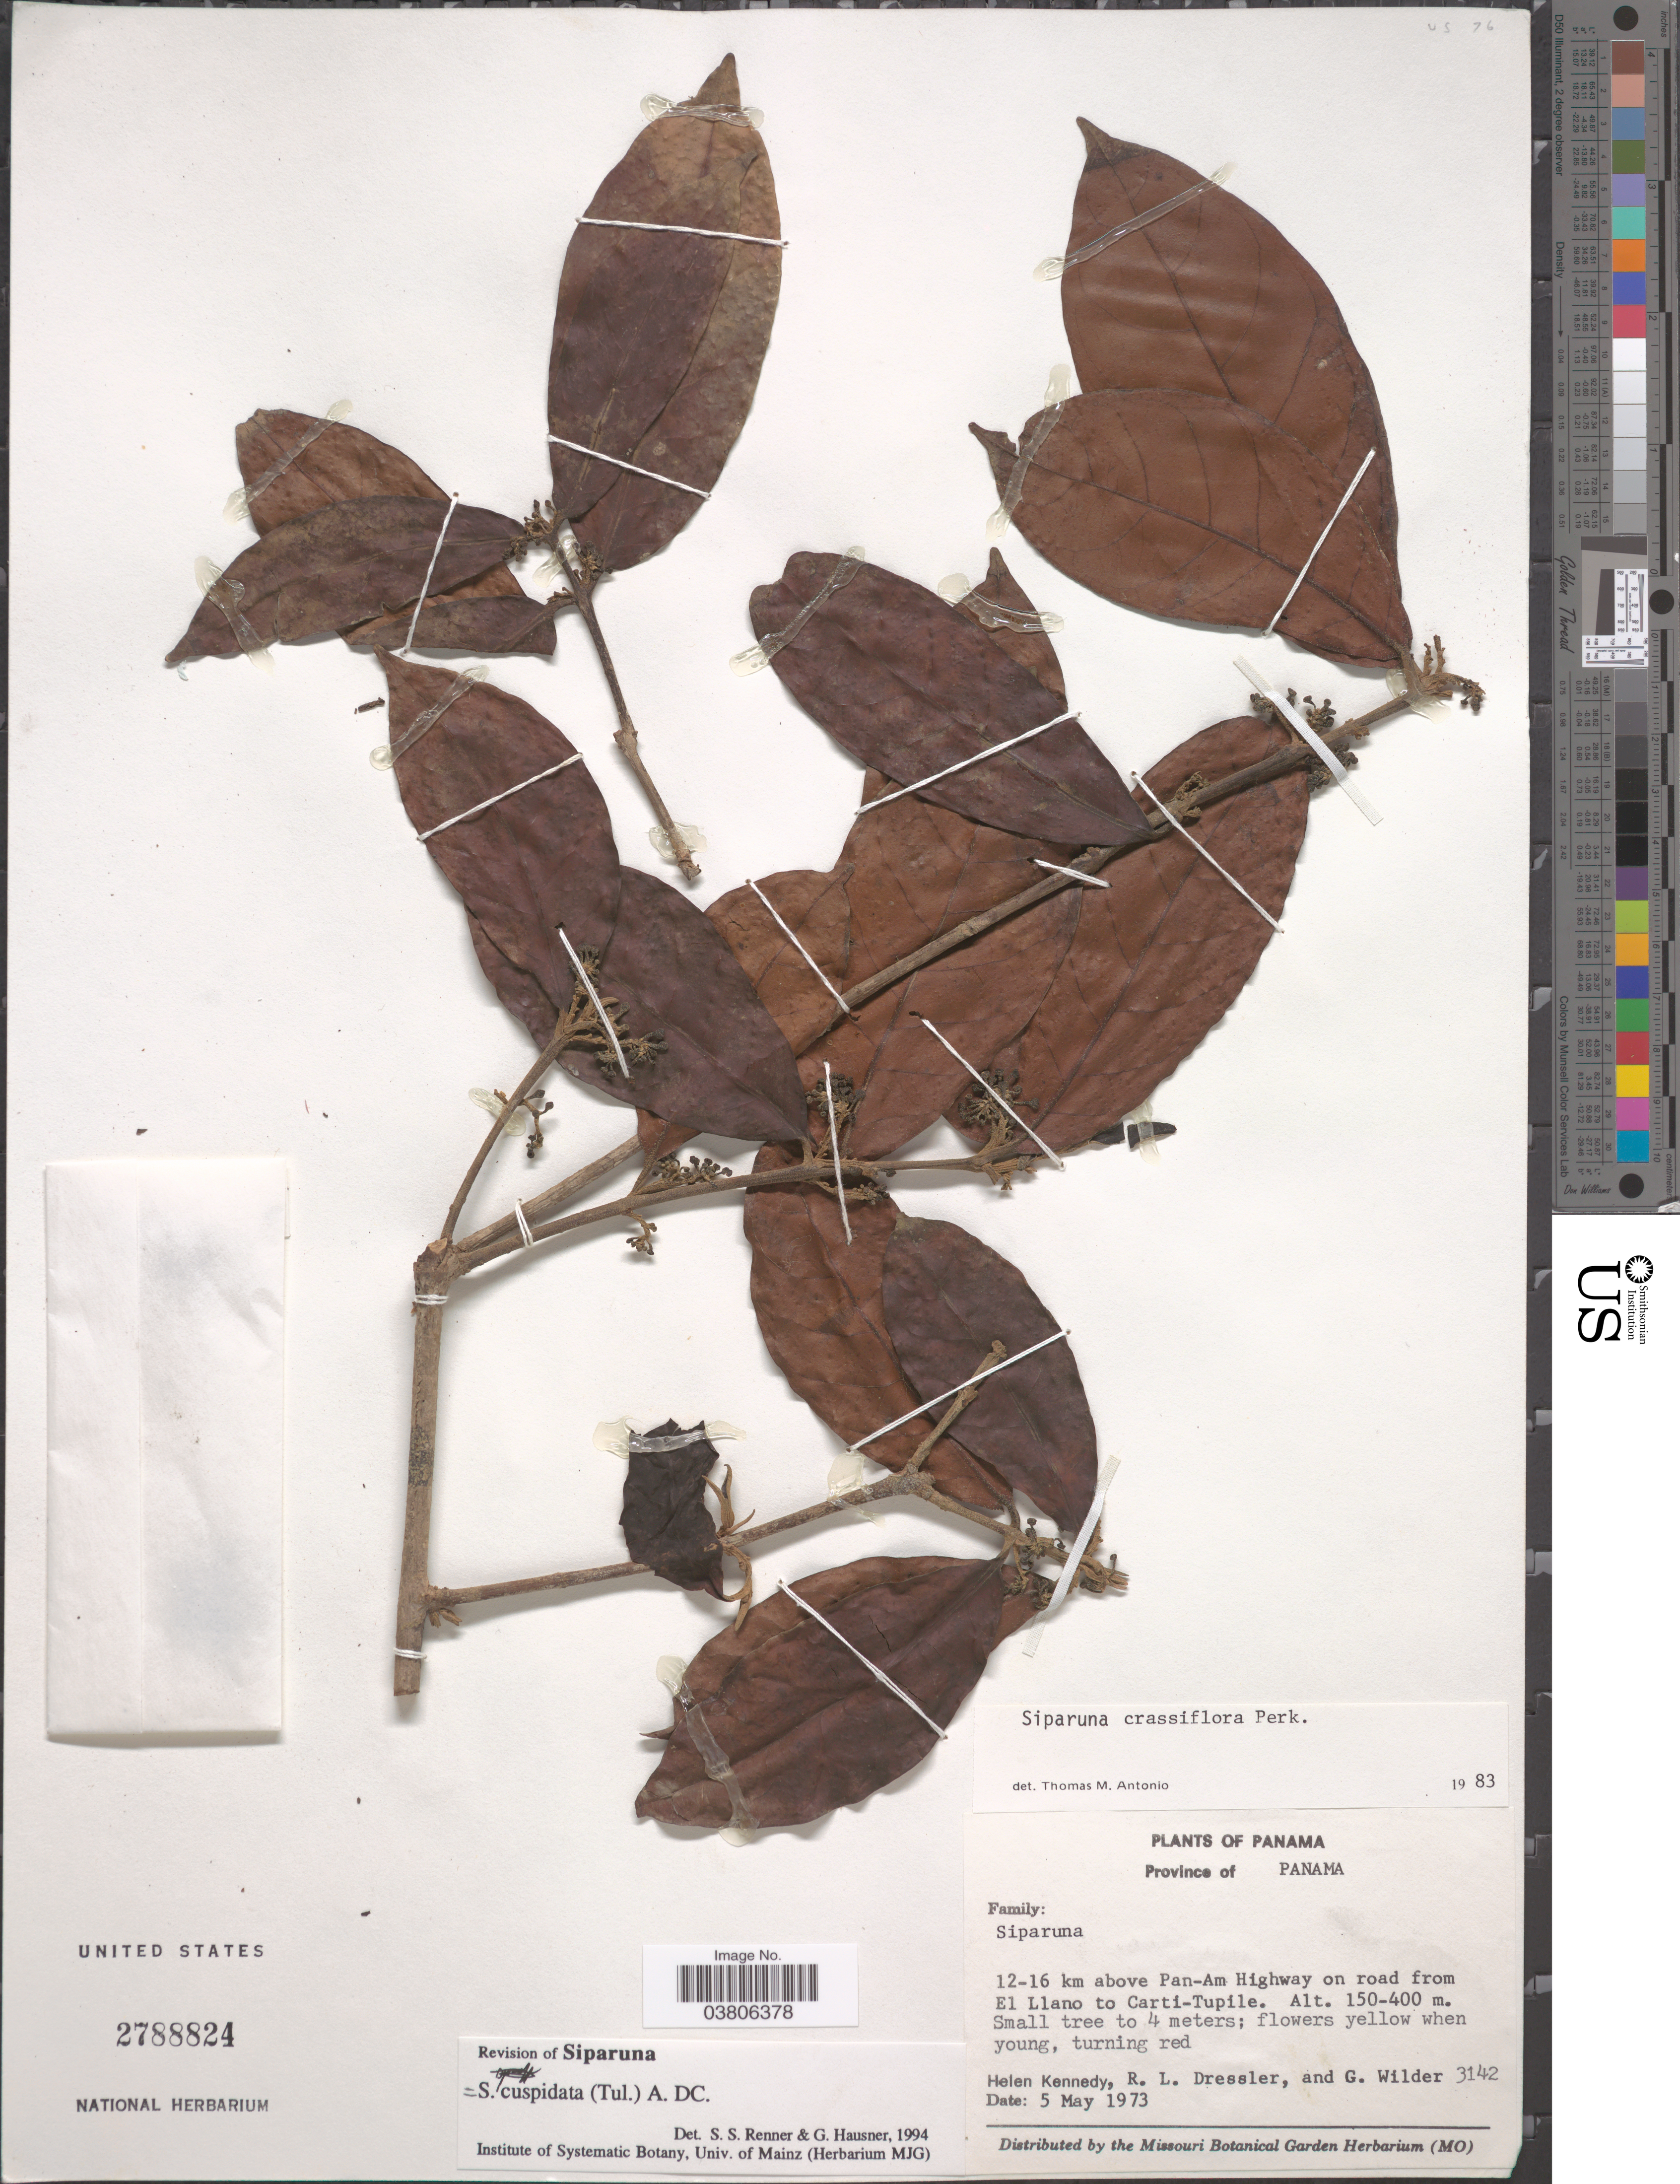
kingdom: Plantae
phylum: Tracheophyta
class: Magnoliopsida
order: Laurales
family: Siparunaceae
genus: Siparuna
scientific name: Siparuna cuspidata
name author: (Tul.) A. DC.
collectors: H. Kennedy, R. Dressler & G. Wilder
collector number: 3142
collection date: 1973-05-05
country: Panama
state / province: Panamá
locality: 12-16 km above Pan-Am Highway on road from El Llano to Carti-Tupile.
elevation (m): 150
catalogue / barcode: US 2788824